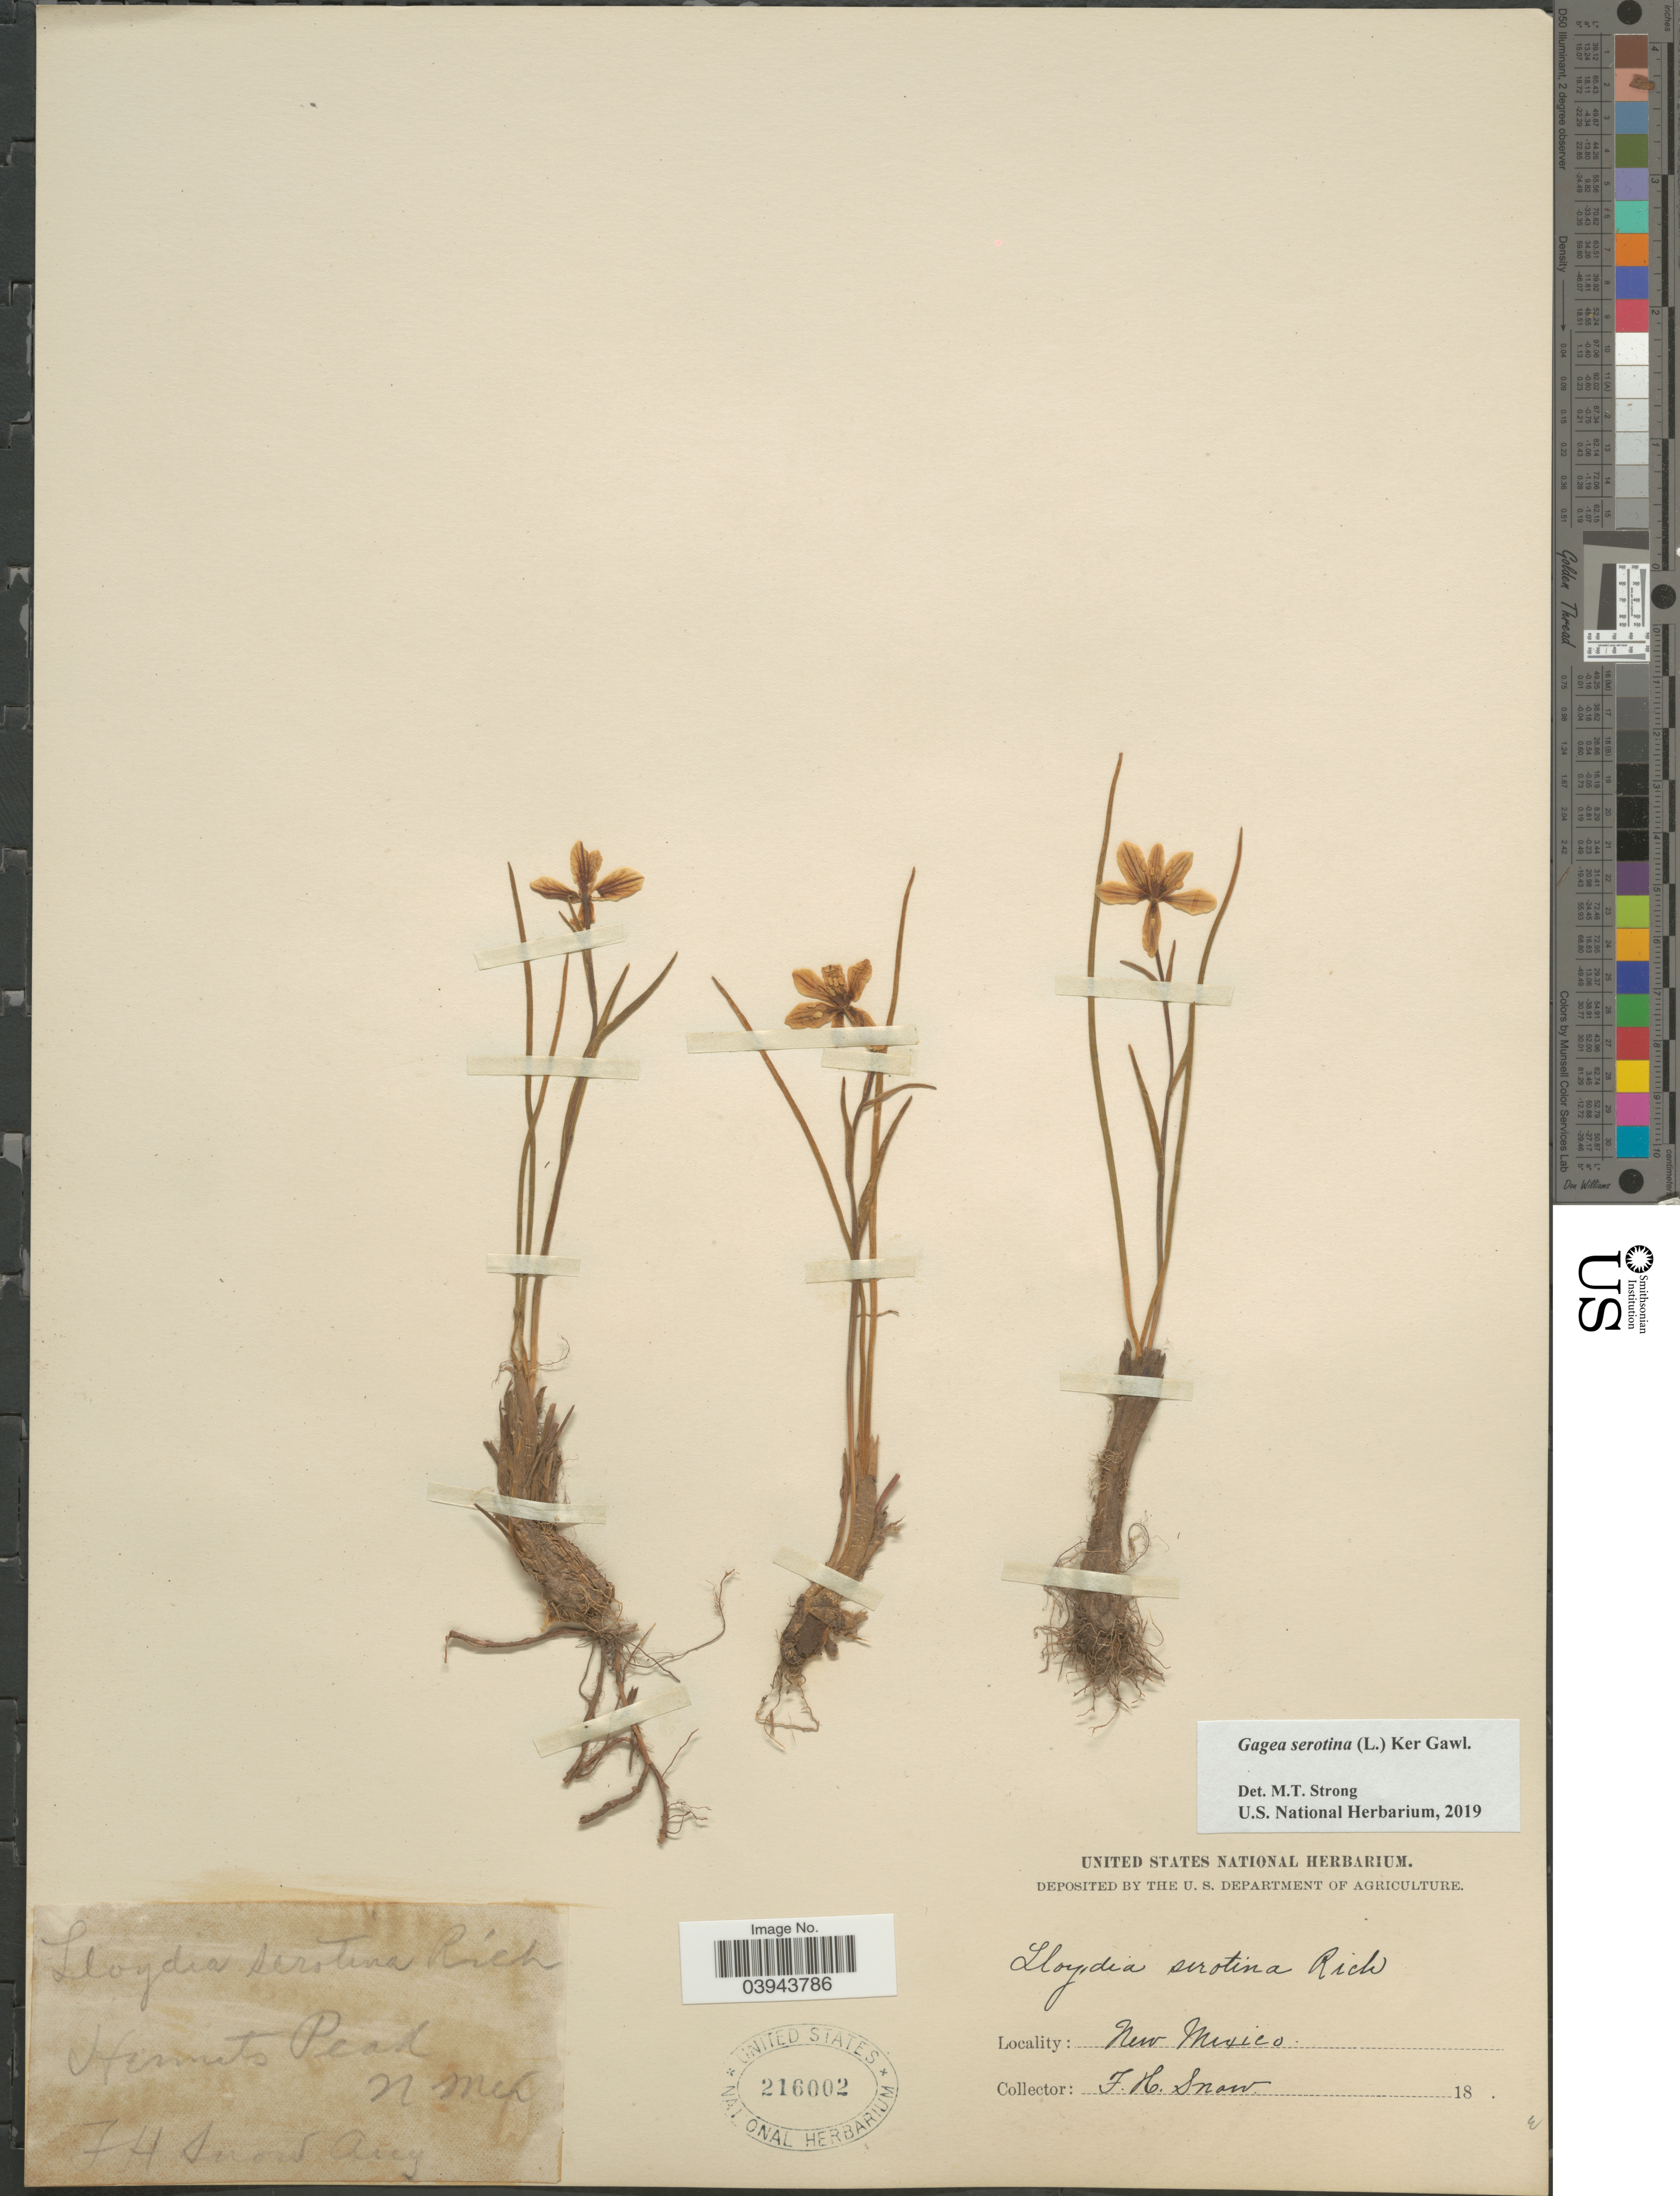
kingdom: Plantae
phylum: Tracheophyta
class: Liliopsida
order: Liliales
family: Liliaceae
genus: Lloydia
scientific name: Lloydia serotina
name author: (L.) Salisb. ex Rchb.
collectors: F. H. Snow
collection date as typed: Aug 18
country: United States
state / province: New Mexico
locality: Hermits Peak.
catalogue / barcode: US 216002